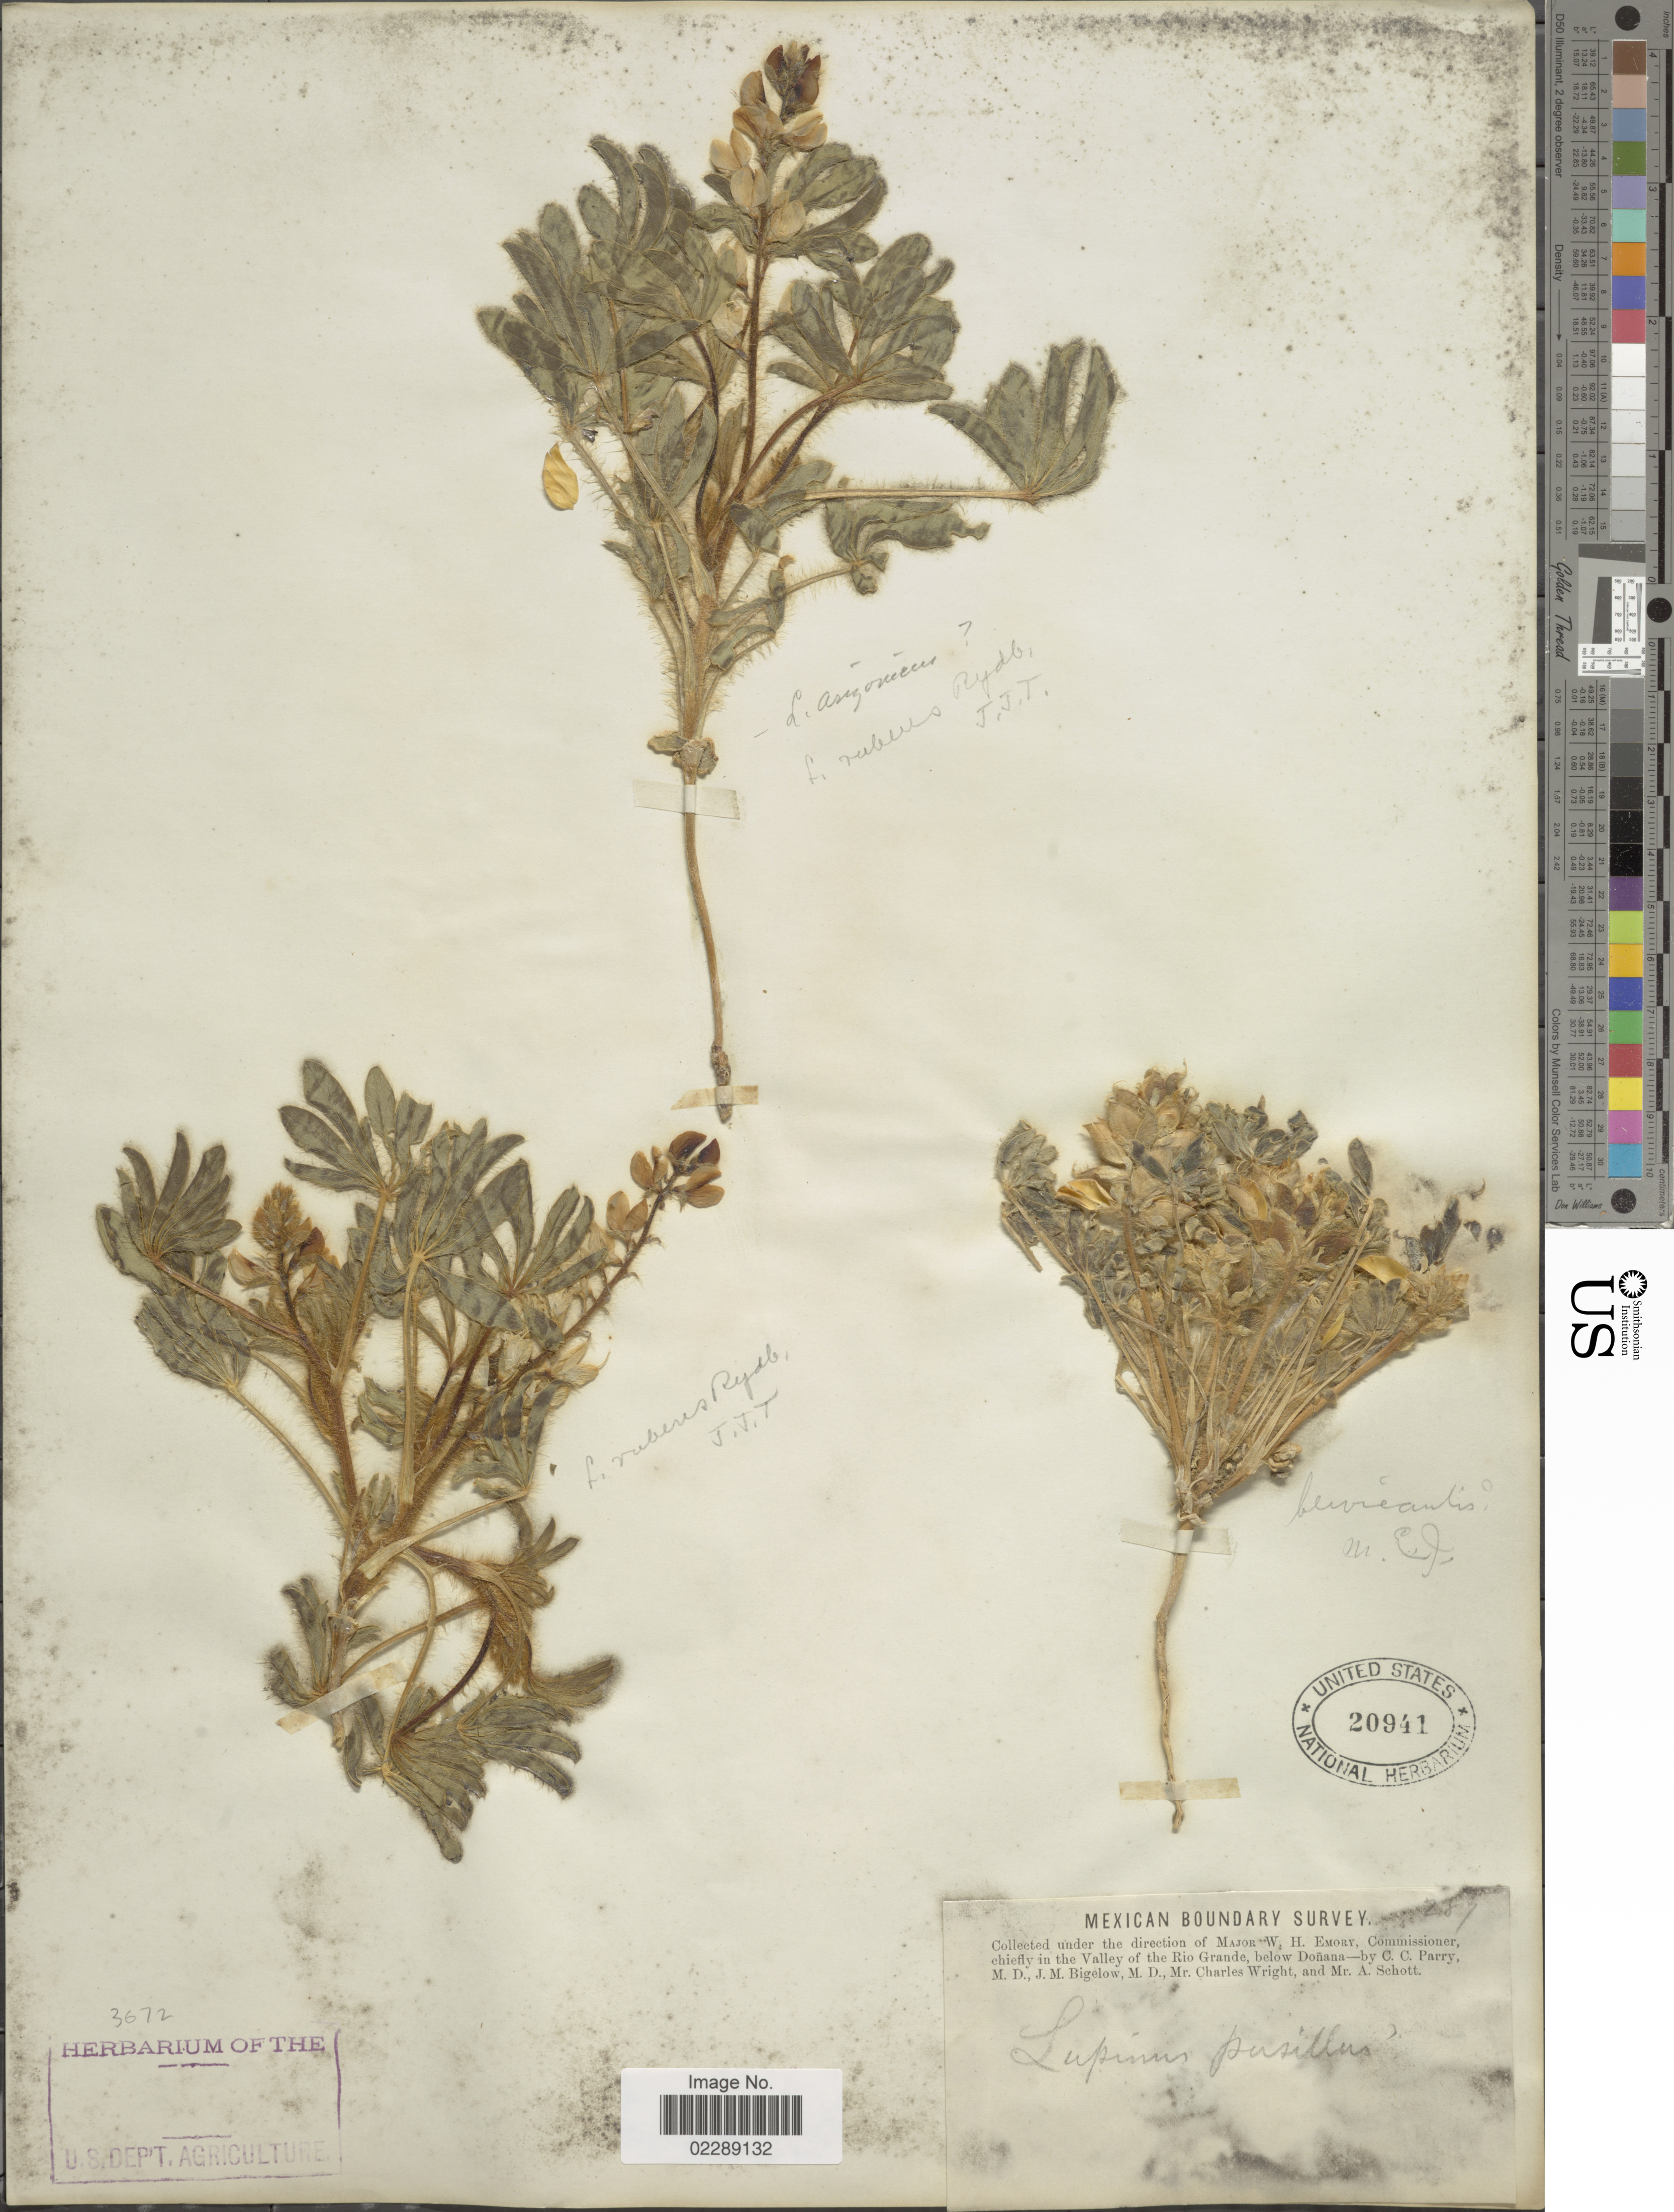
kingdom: Plantae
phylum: Tracheophyta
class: Magnoliopsida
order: Fabales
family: Fabaceae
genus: Lupinus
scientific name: Lupinus pusillus subsp. rubens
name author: (Rydb.) D.B. Dunn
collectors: C. C. Parry, J. M. Bigelow, C. H. Wright & A. Schott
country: Mexico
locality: In the Valley of the Rio Grande, Below Donana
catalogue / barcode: US 20941